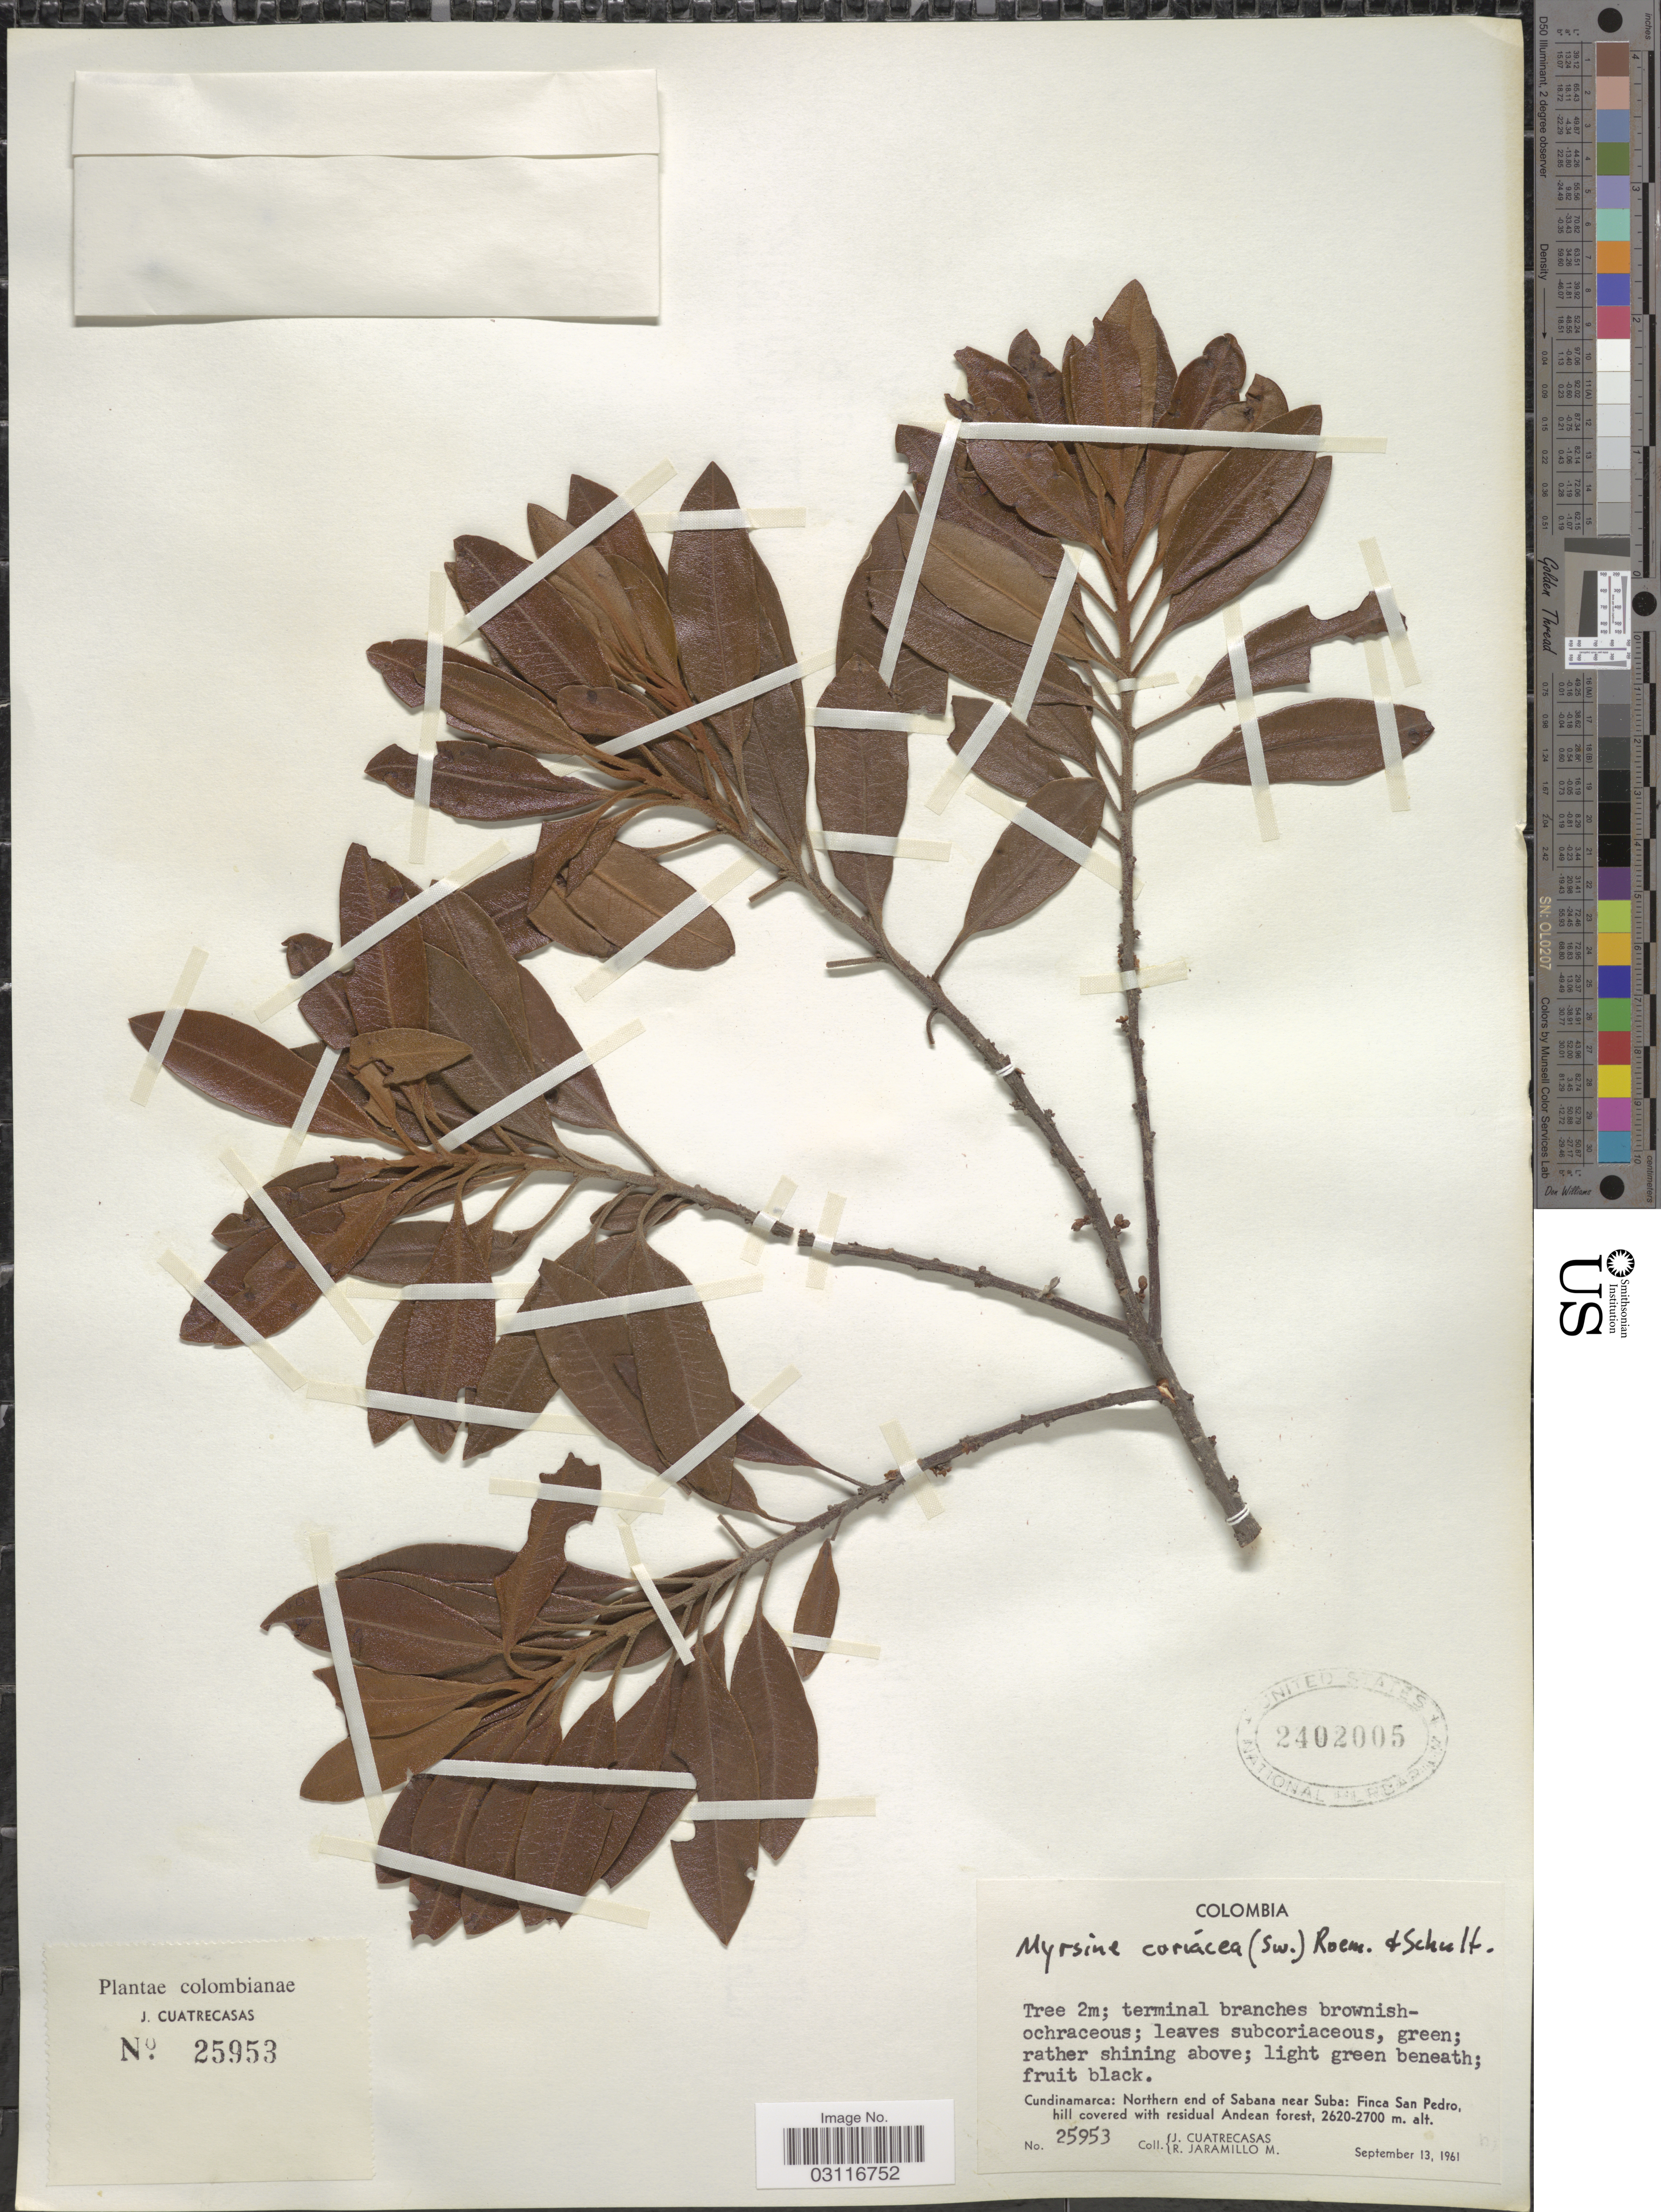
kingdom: Plantae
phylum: Tracheophyta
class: Magnoliopsida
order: Ericales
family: Primulaceae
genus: Myrsine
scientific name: Myrsine coriacea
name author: (Sw.) R. Br. ex Roem. & Schult.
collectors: J. Cuatrecasas & R. Jaramillo M.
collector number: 25953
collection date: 1961-09-13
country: Colombia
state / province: Cundinamarca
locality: Northern end of Sabana near Suba: Finca San Pedro, hill covered with residual Andean forest.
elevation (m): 2620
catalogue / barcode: US 2402005